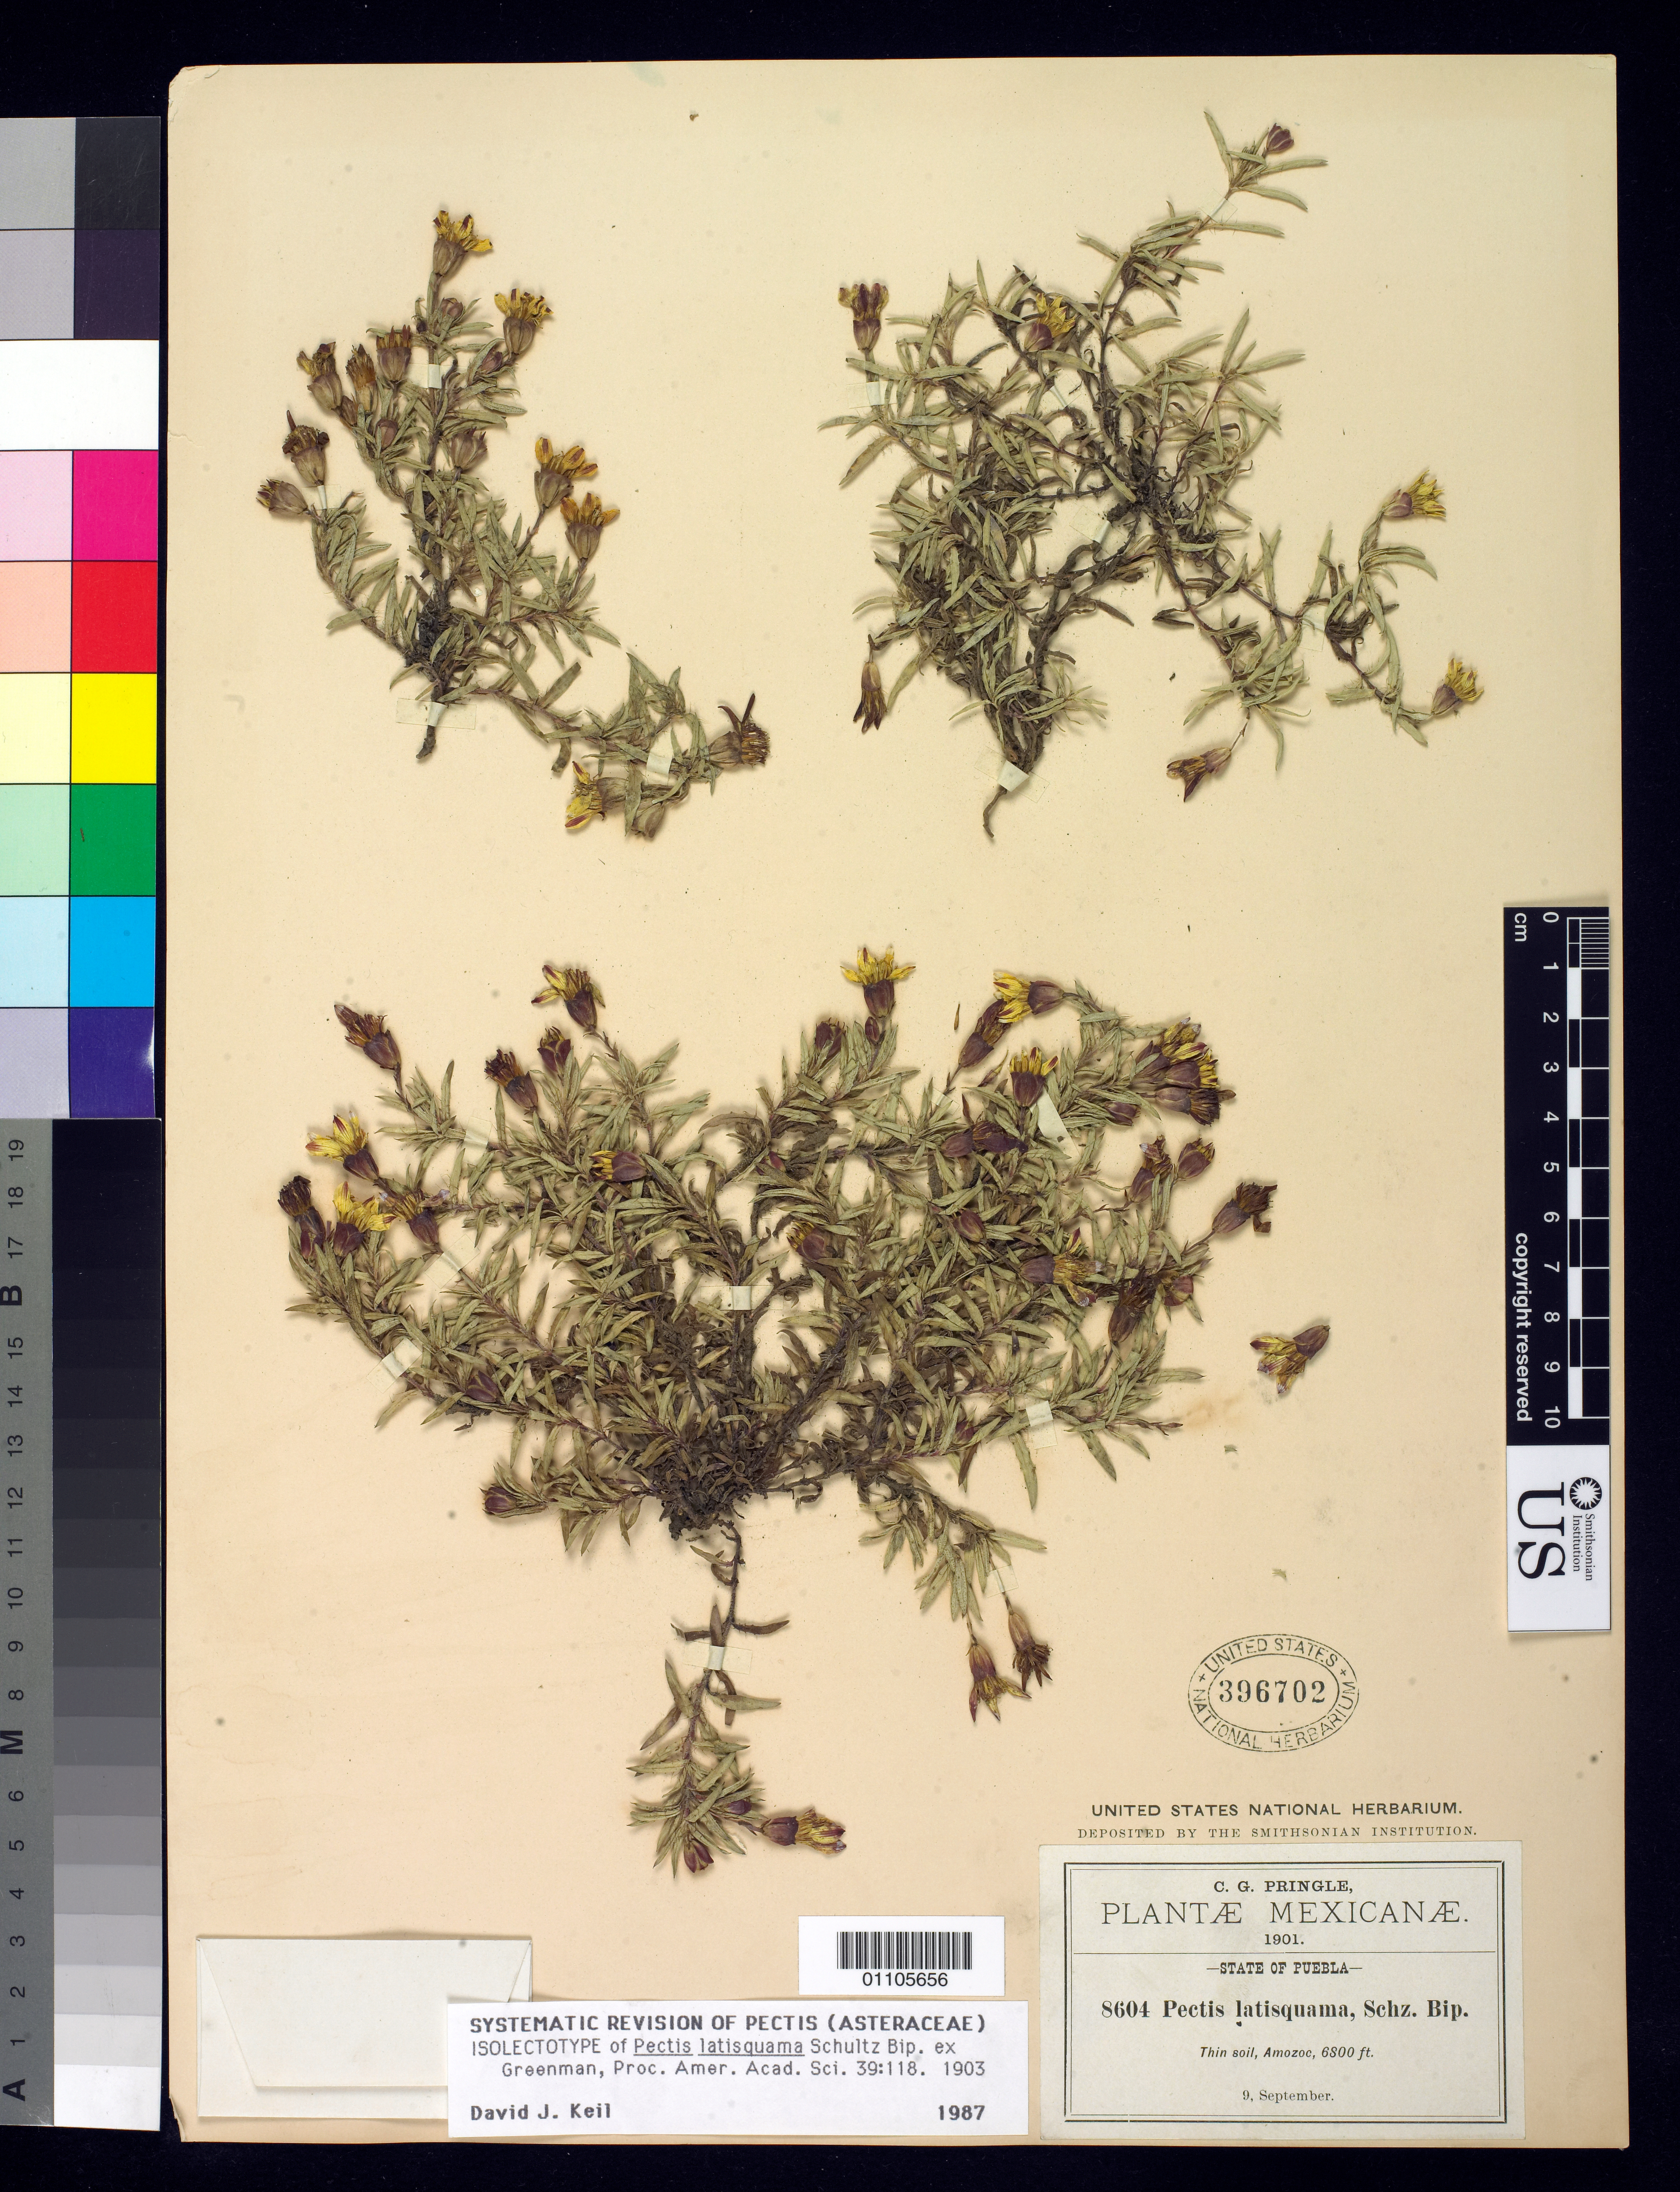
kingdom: Plantae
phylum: Tracheophyta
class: Magnoliopsida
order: Asterales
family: Asteraceae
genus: Pectis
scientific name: Pectis latisquama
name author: Sch. Bip. ex Greenm.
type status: Isosyntype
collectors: C. G. Pringle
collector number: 8604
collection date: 1901-09-09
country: Mexico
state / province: Puebla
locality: State of Puebla, Amozoc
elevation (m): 2073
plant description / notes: Specimen annotated as isolectotype by D.J. Keil (1987).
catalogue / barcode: US 396702